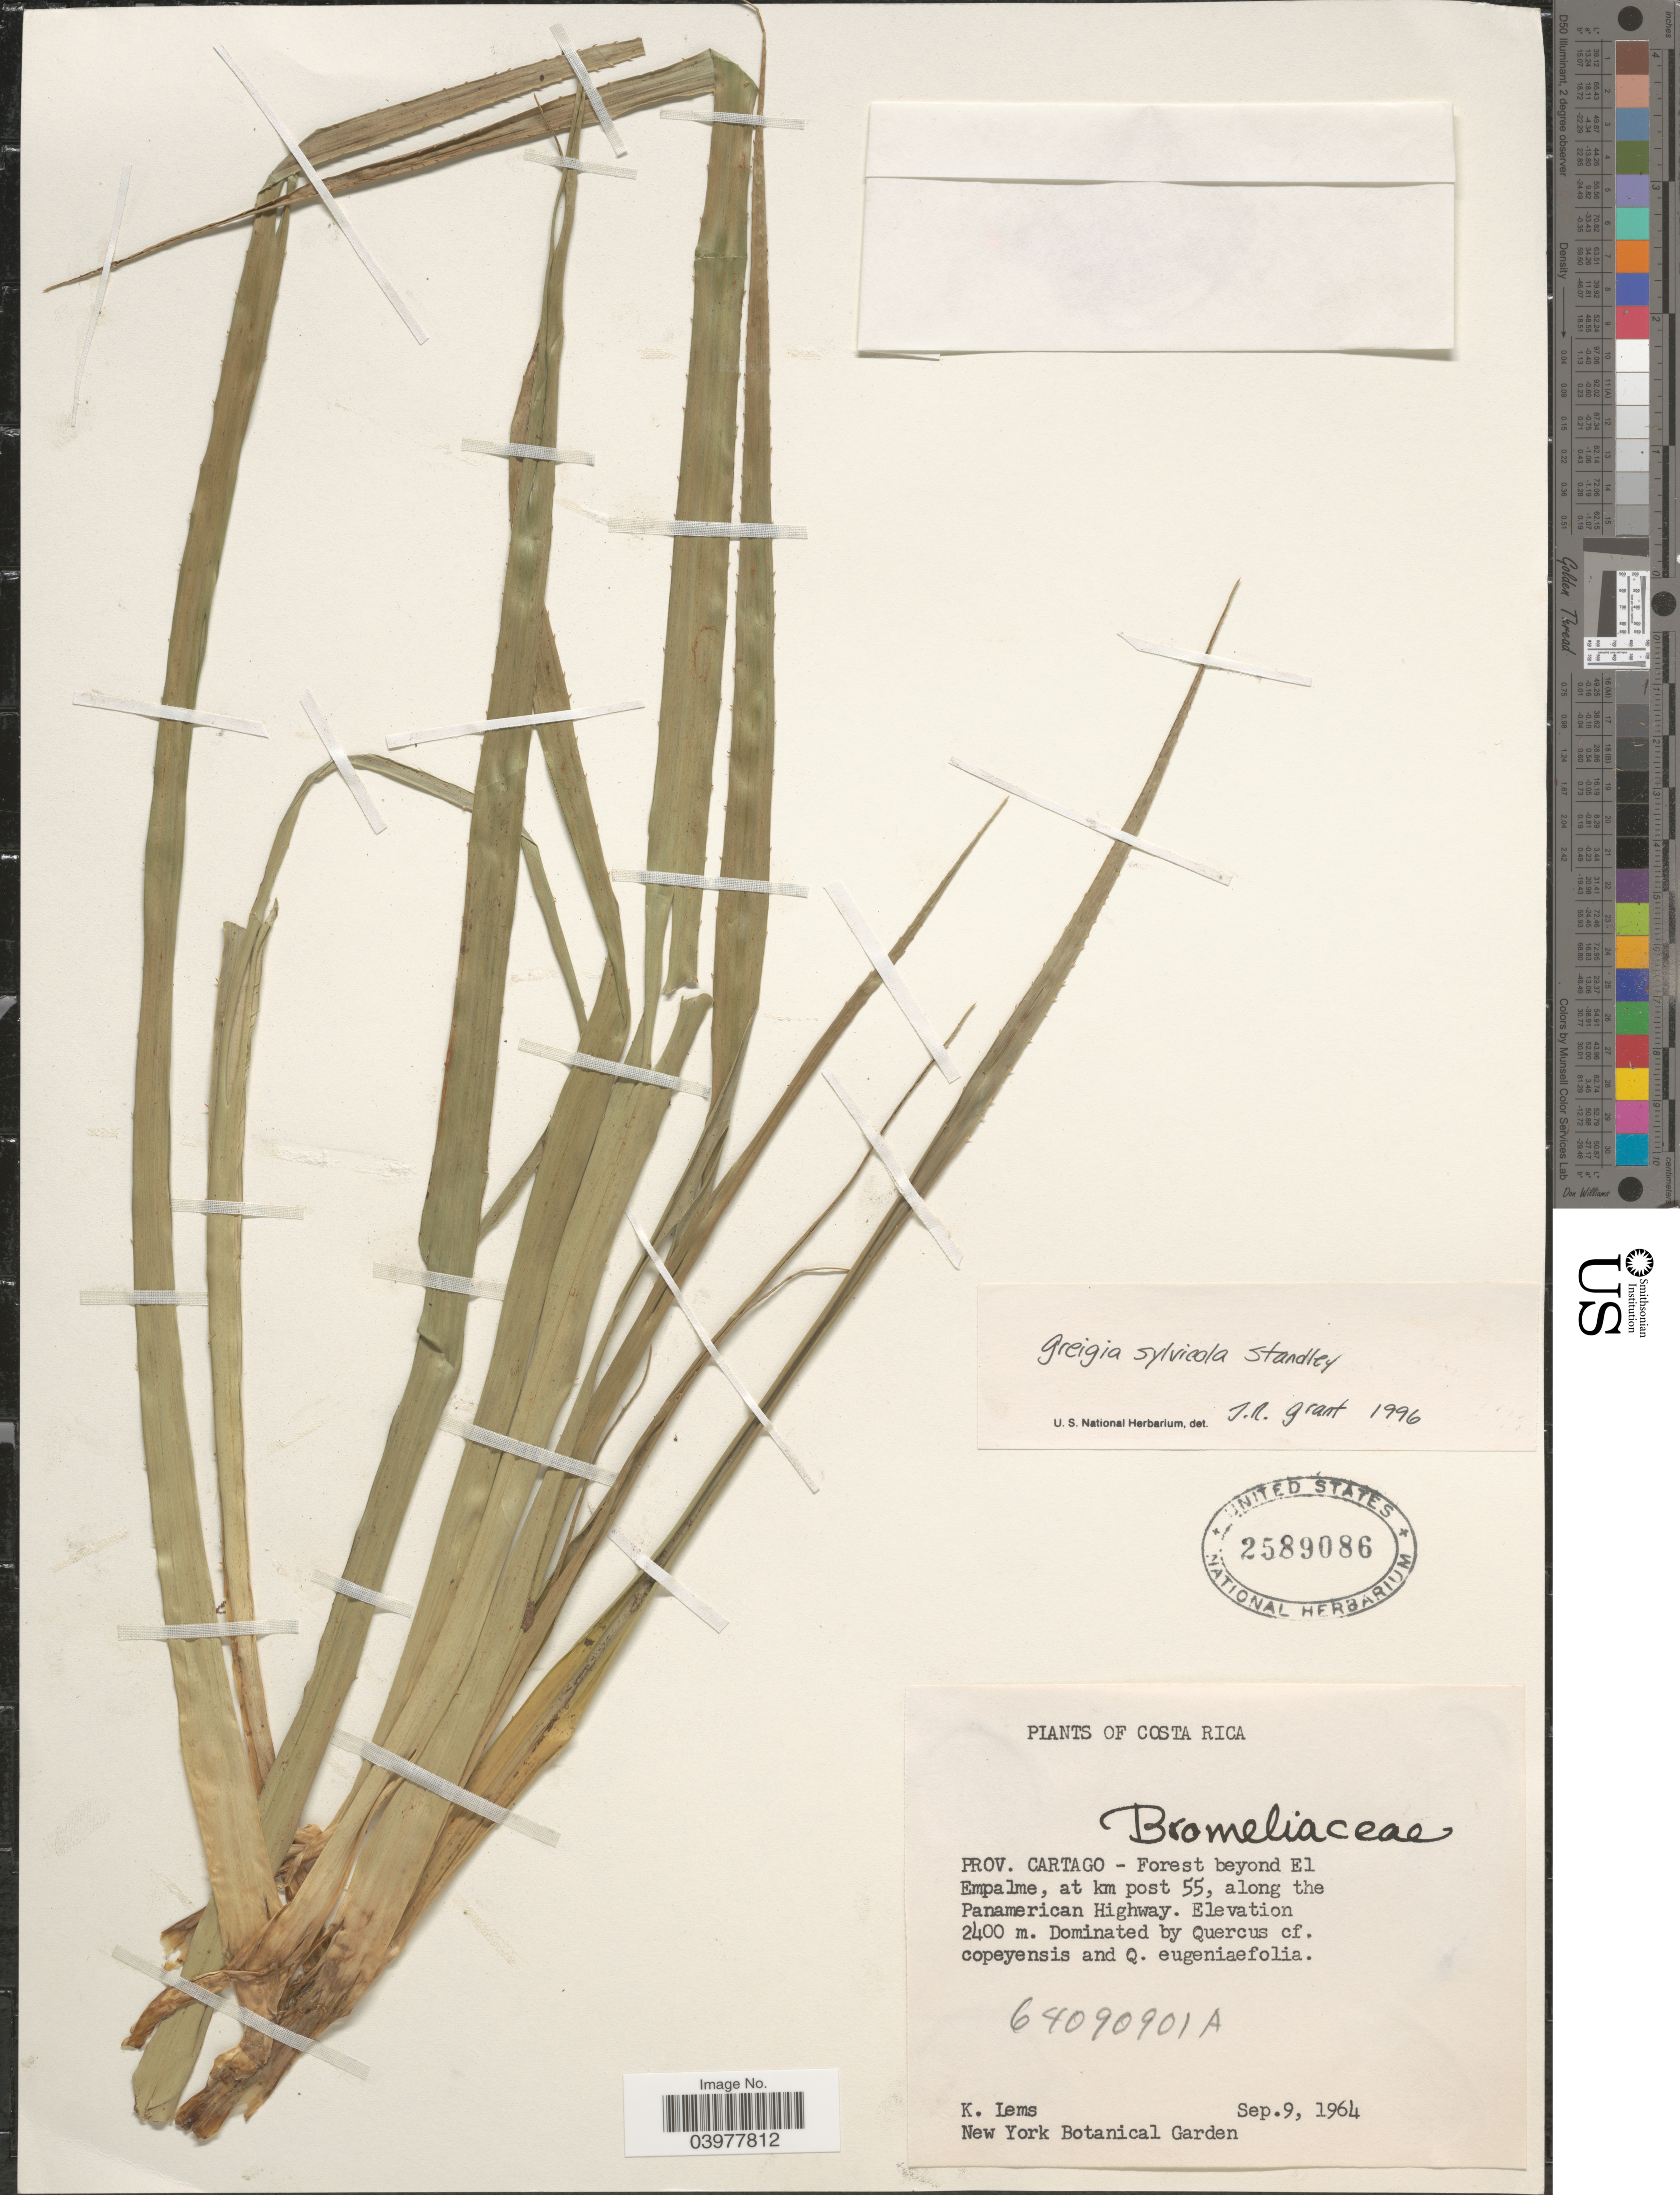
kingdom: Plantae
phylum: Tracheophyta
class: Liliopsida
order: Poales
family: Bromeliaceae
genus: Greigia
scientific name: Greigia sylvicola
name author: Standl.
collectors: K. Lems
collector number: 64090901A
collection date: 1964-09-09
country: Costa Rica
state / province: Cartago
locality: Forest beyond El Empalme, at km post 55, along the Panamerican Highway.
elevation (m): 2400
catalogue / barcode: US 2589086